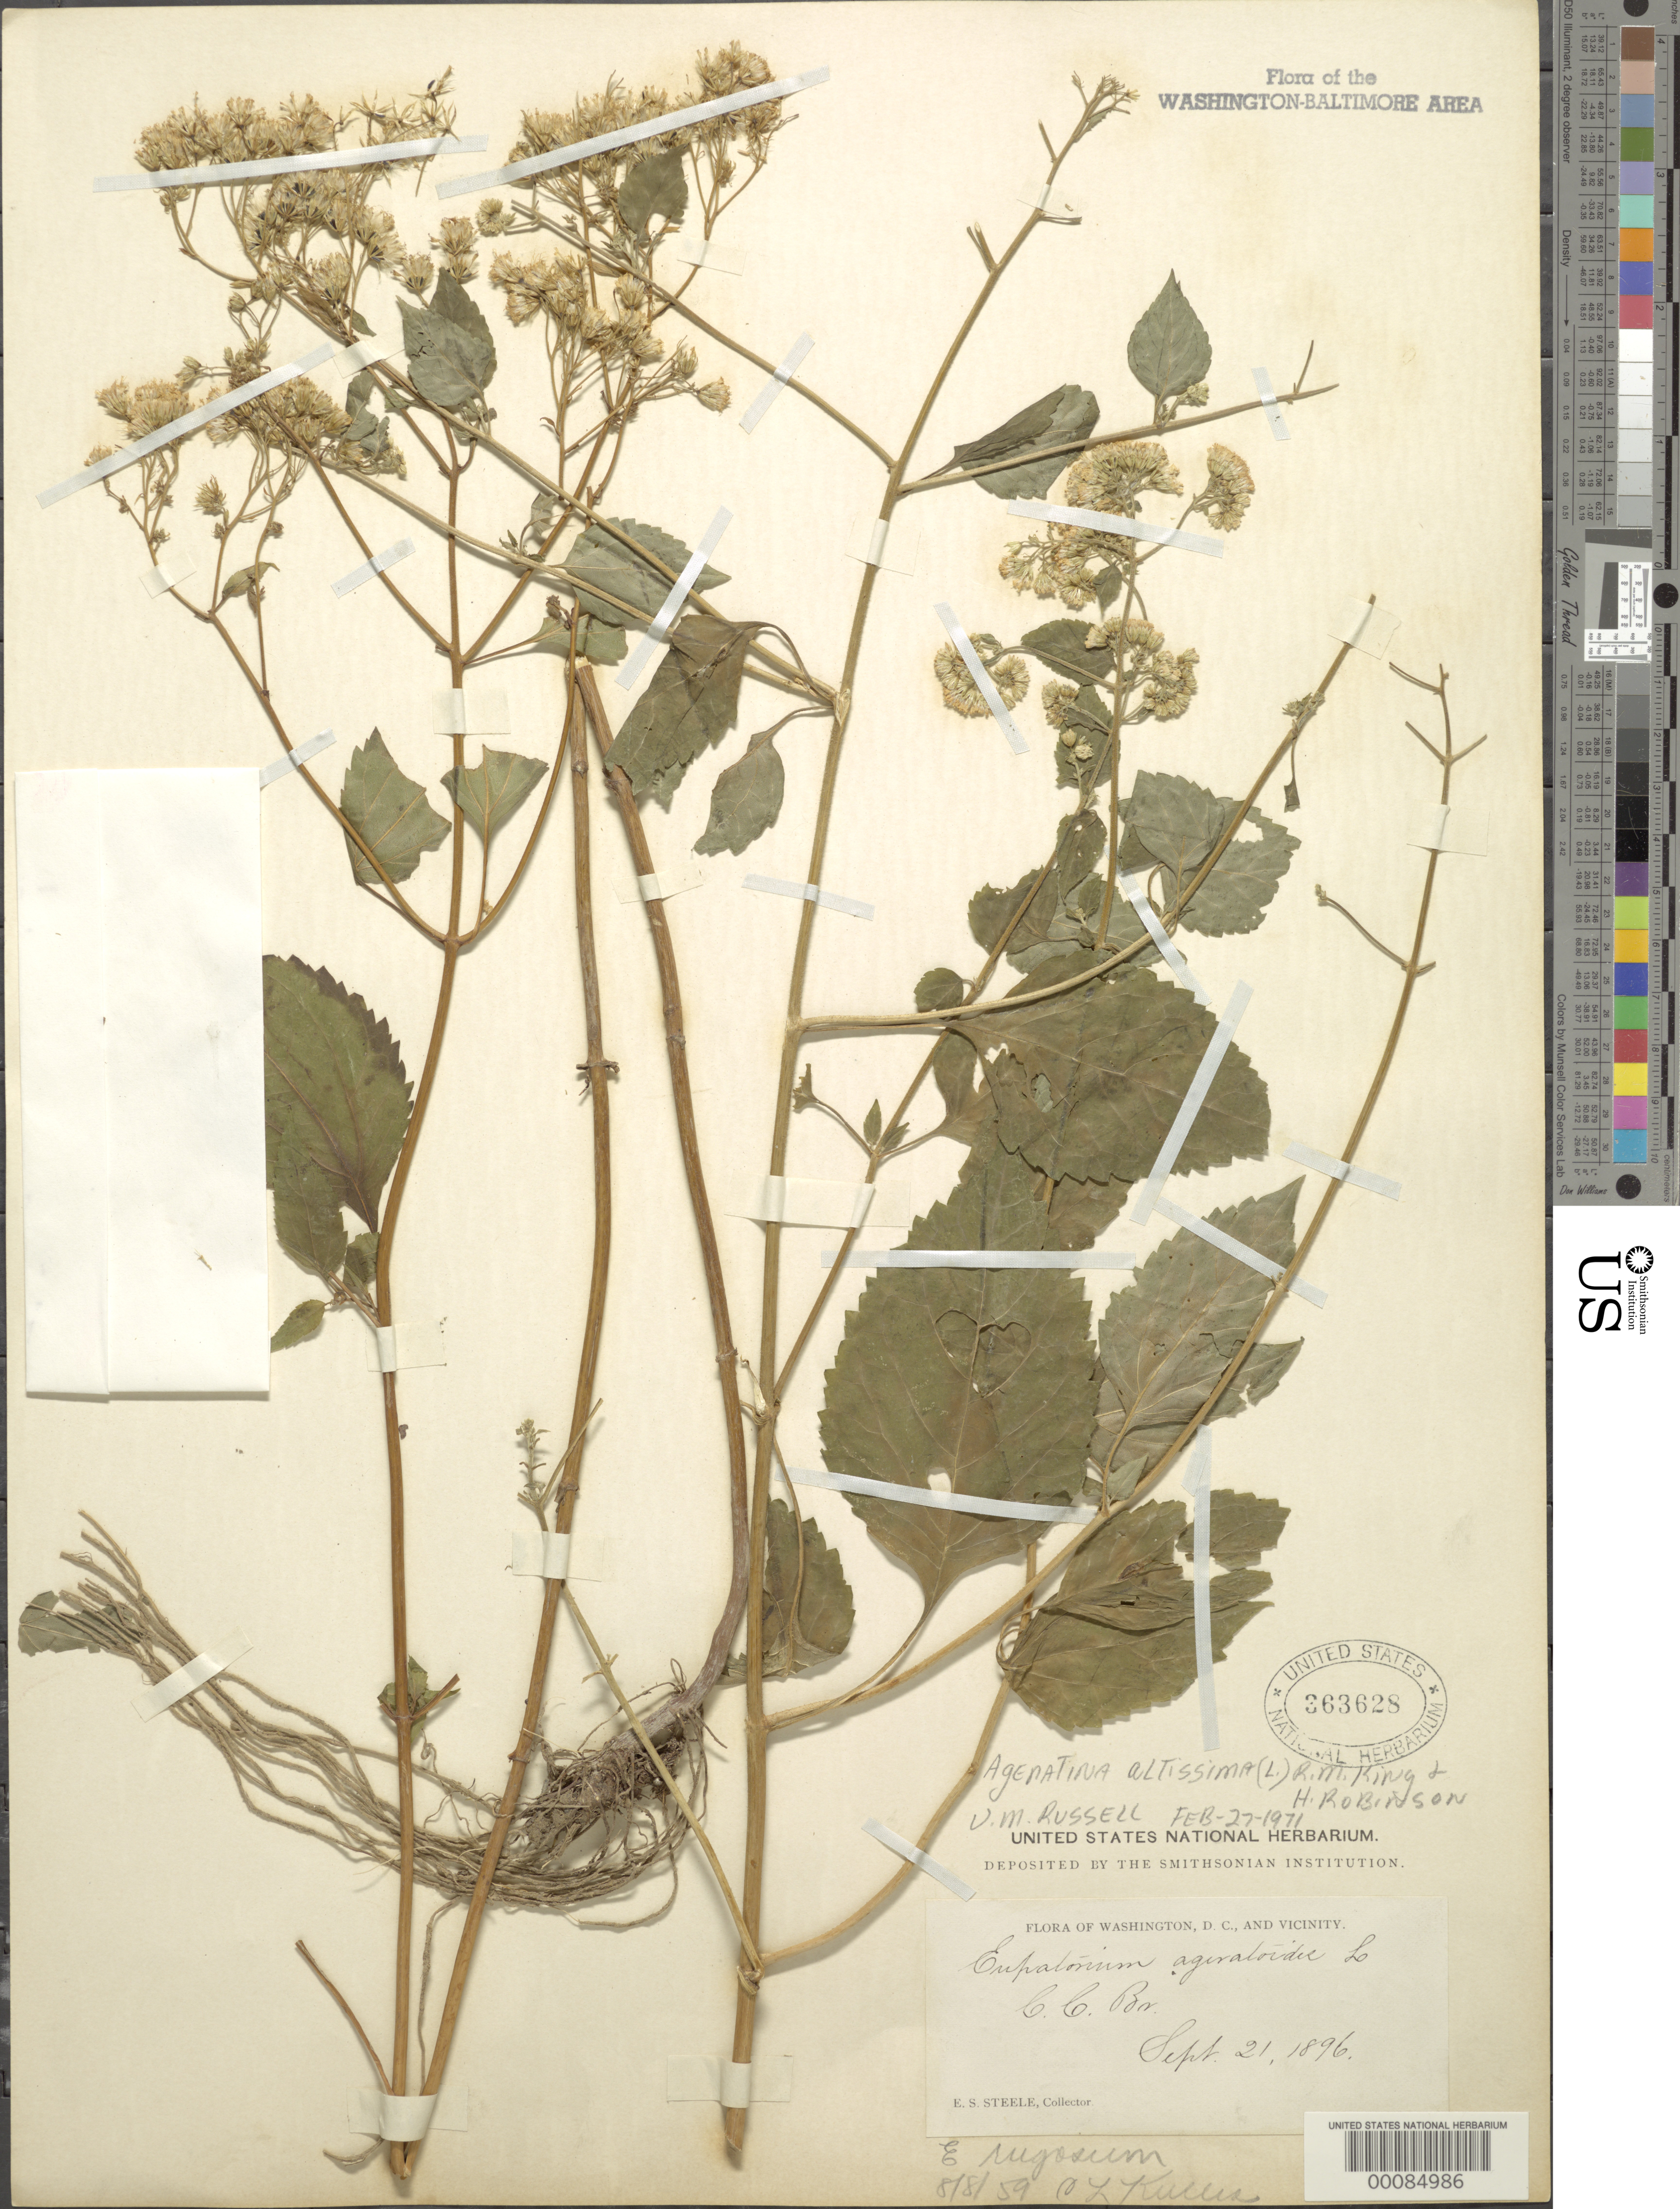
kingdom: Plantae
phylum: Tracheophyta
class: Magnoliopsida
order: Asterales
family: Asteraceae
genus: Ageratina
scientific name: Ageratina altissima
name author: (L.) R.M. King & H. Rob.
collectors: E. Steele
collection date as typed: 21 Sep 1896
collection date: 1896-09-21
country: United States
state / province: District of Columbia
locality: Chevy Chase Bridge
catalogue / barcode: US 363628